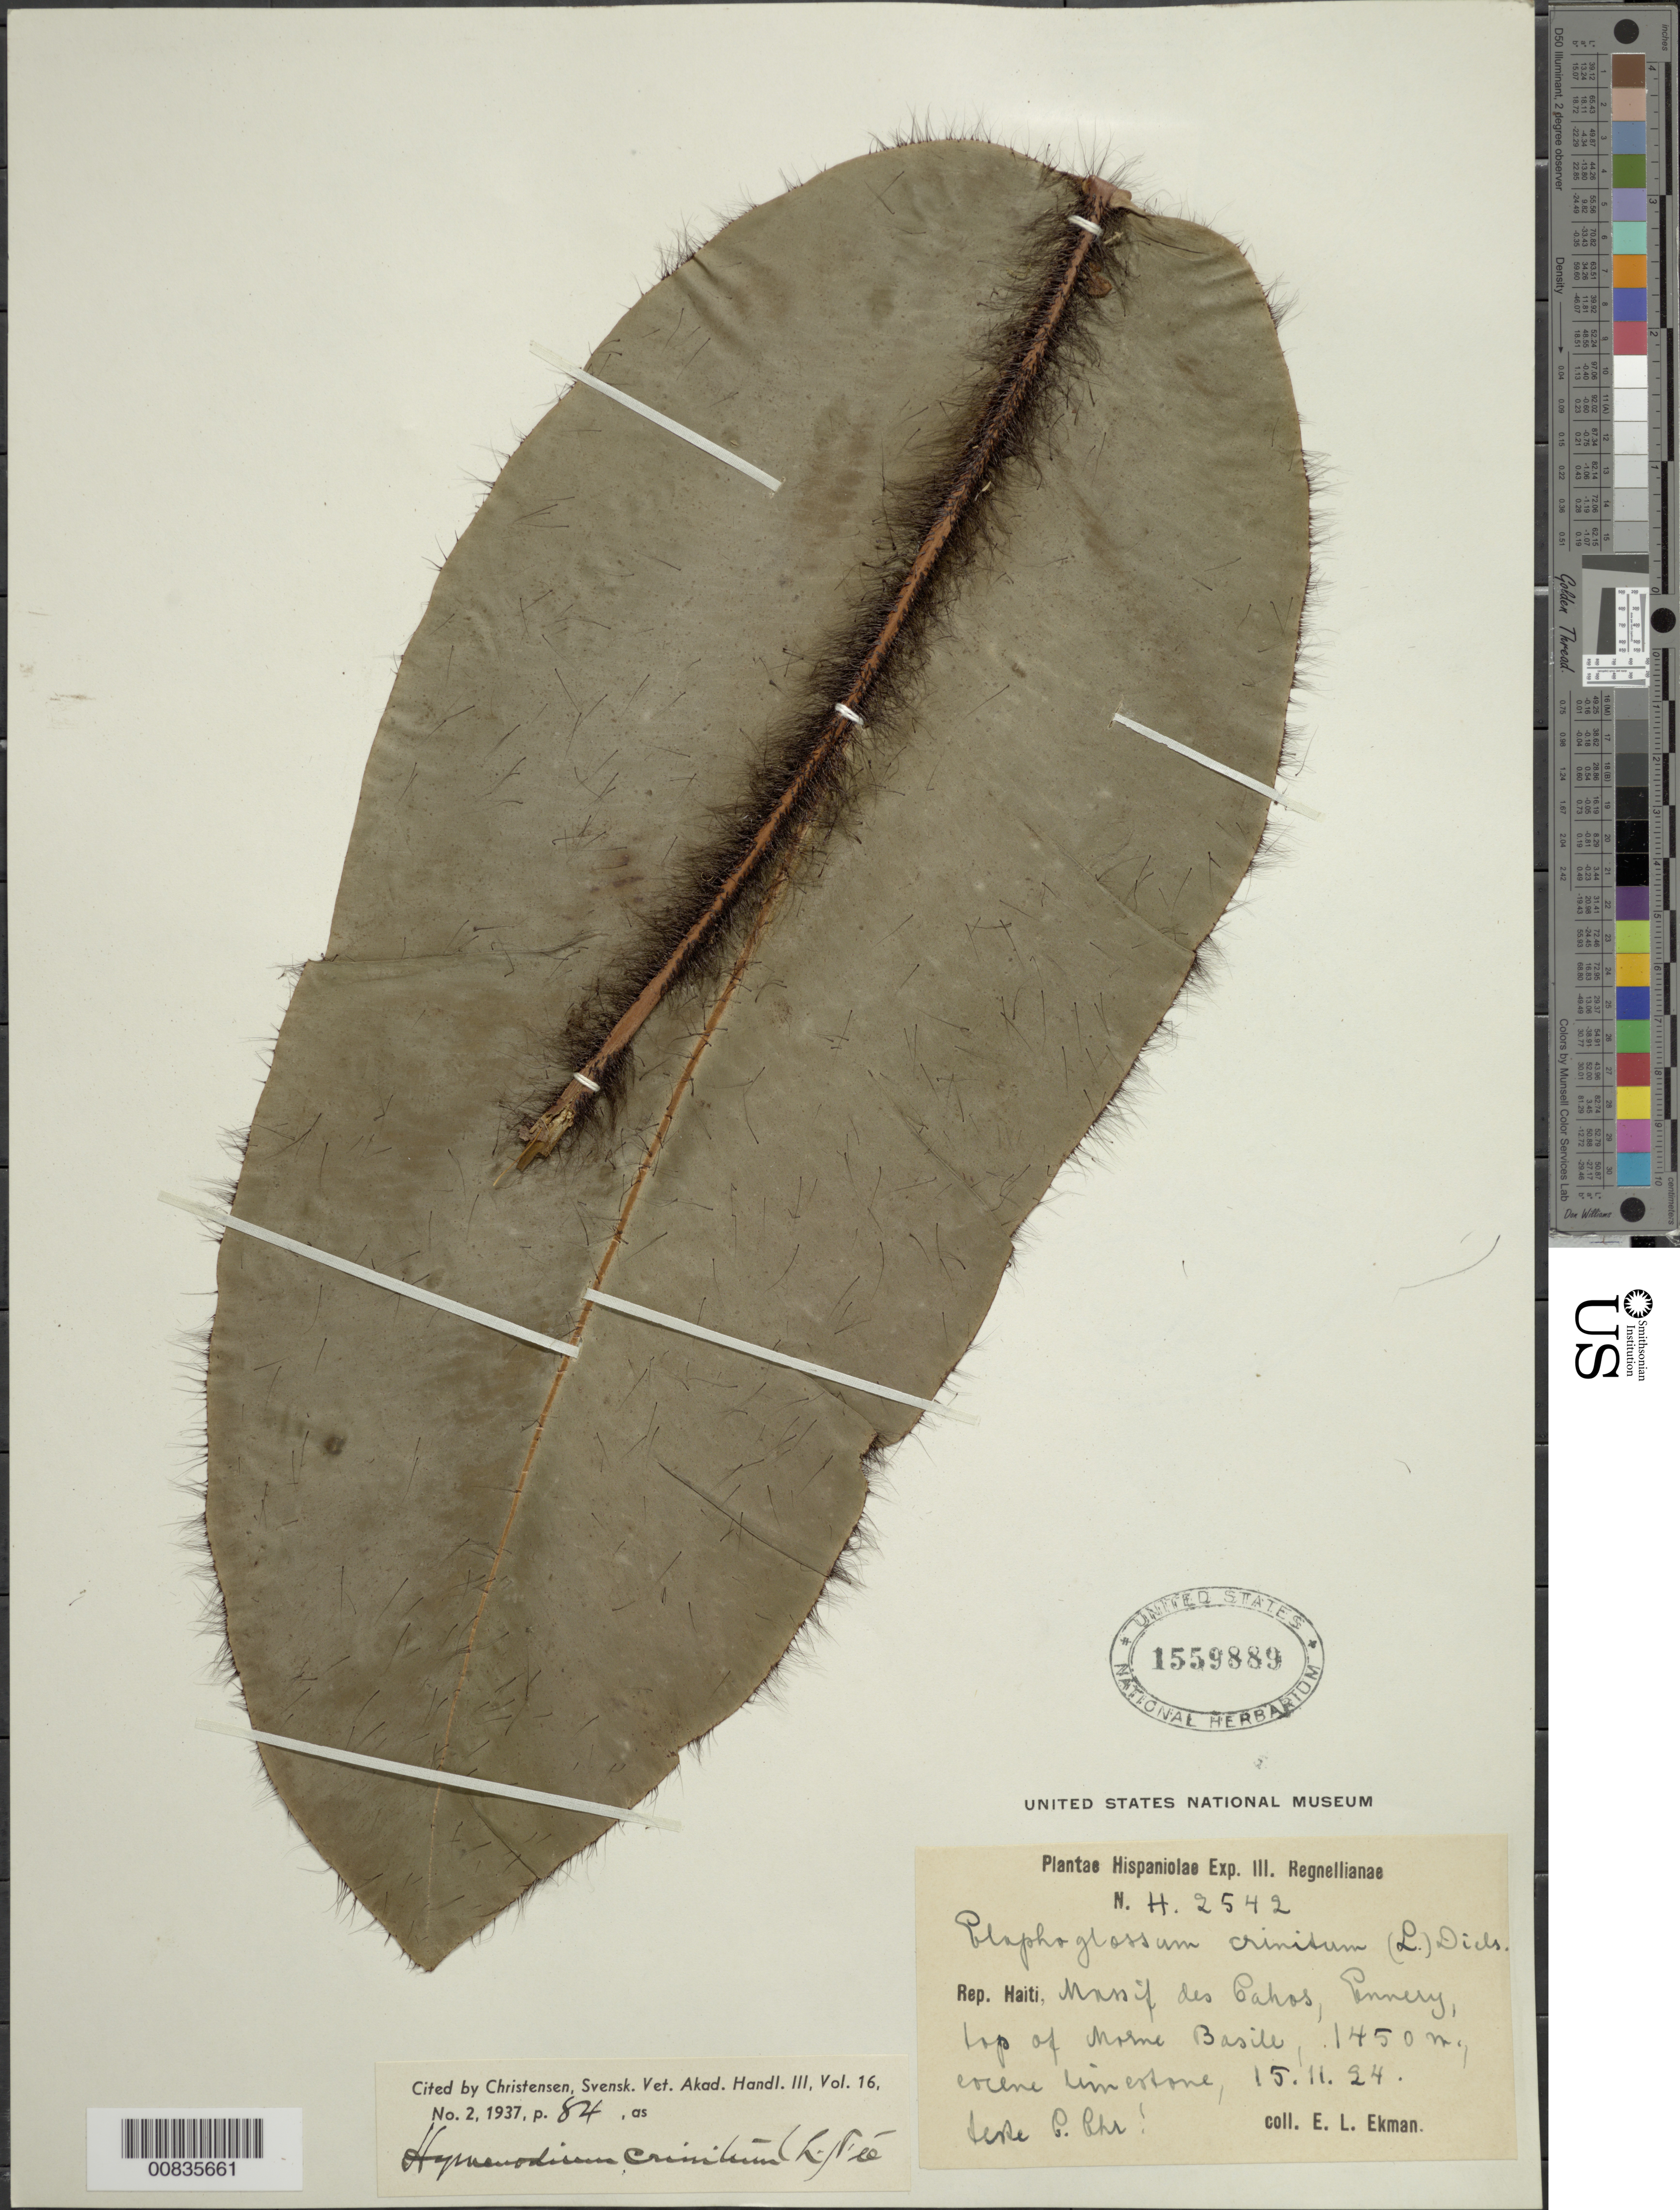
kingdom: Plantae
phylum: Tracheophyta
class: Polypodiopsida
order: Polypodiales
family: Dryopteridaceae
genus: Elaphoglossum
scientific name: Elaphoglossum crinitum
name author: (L.) Christ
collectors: E. L. Ekman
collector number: H 2542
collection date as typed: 15 Nov 1924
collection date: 1924-11-15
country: Haiti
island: Hispaniola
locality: Massif des Cahos, Ennery, top of Morne Basile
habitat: Eocene limestone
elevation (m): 1450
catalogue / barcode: US 1559889